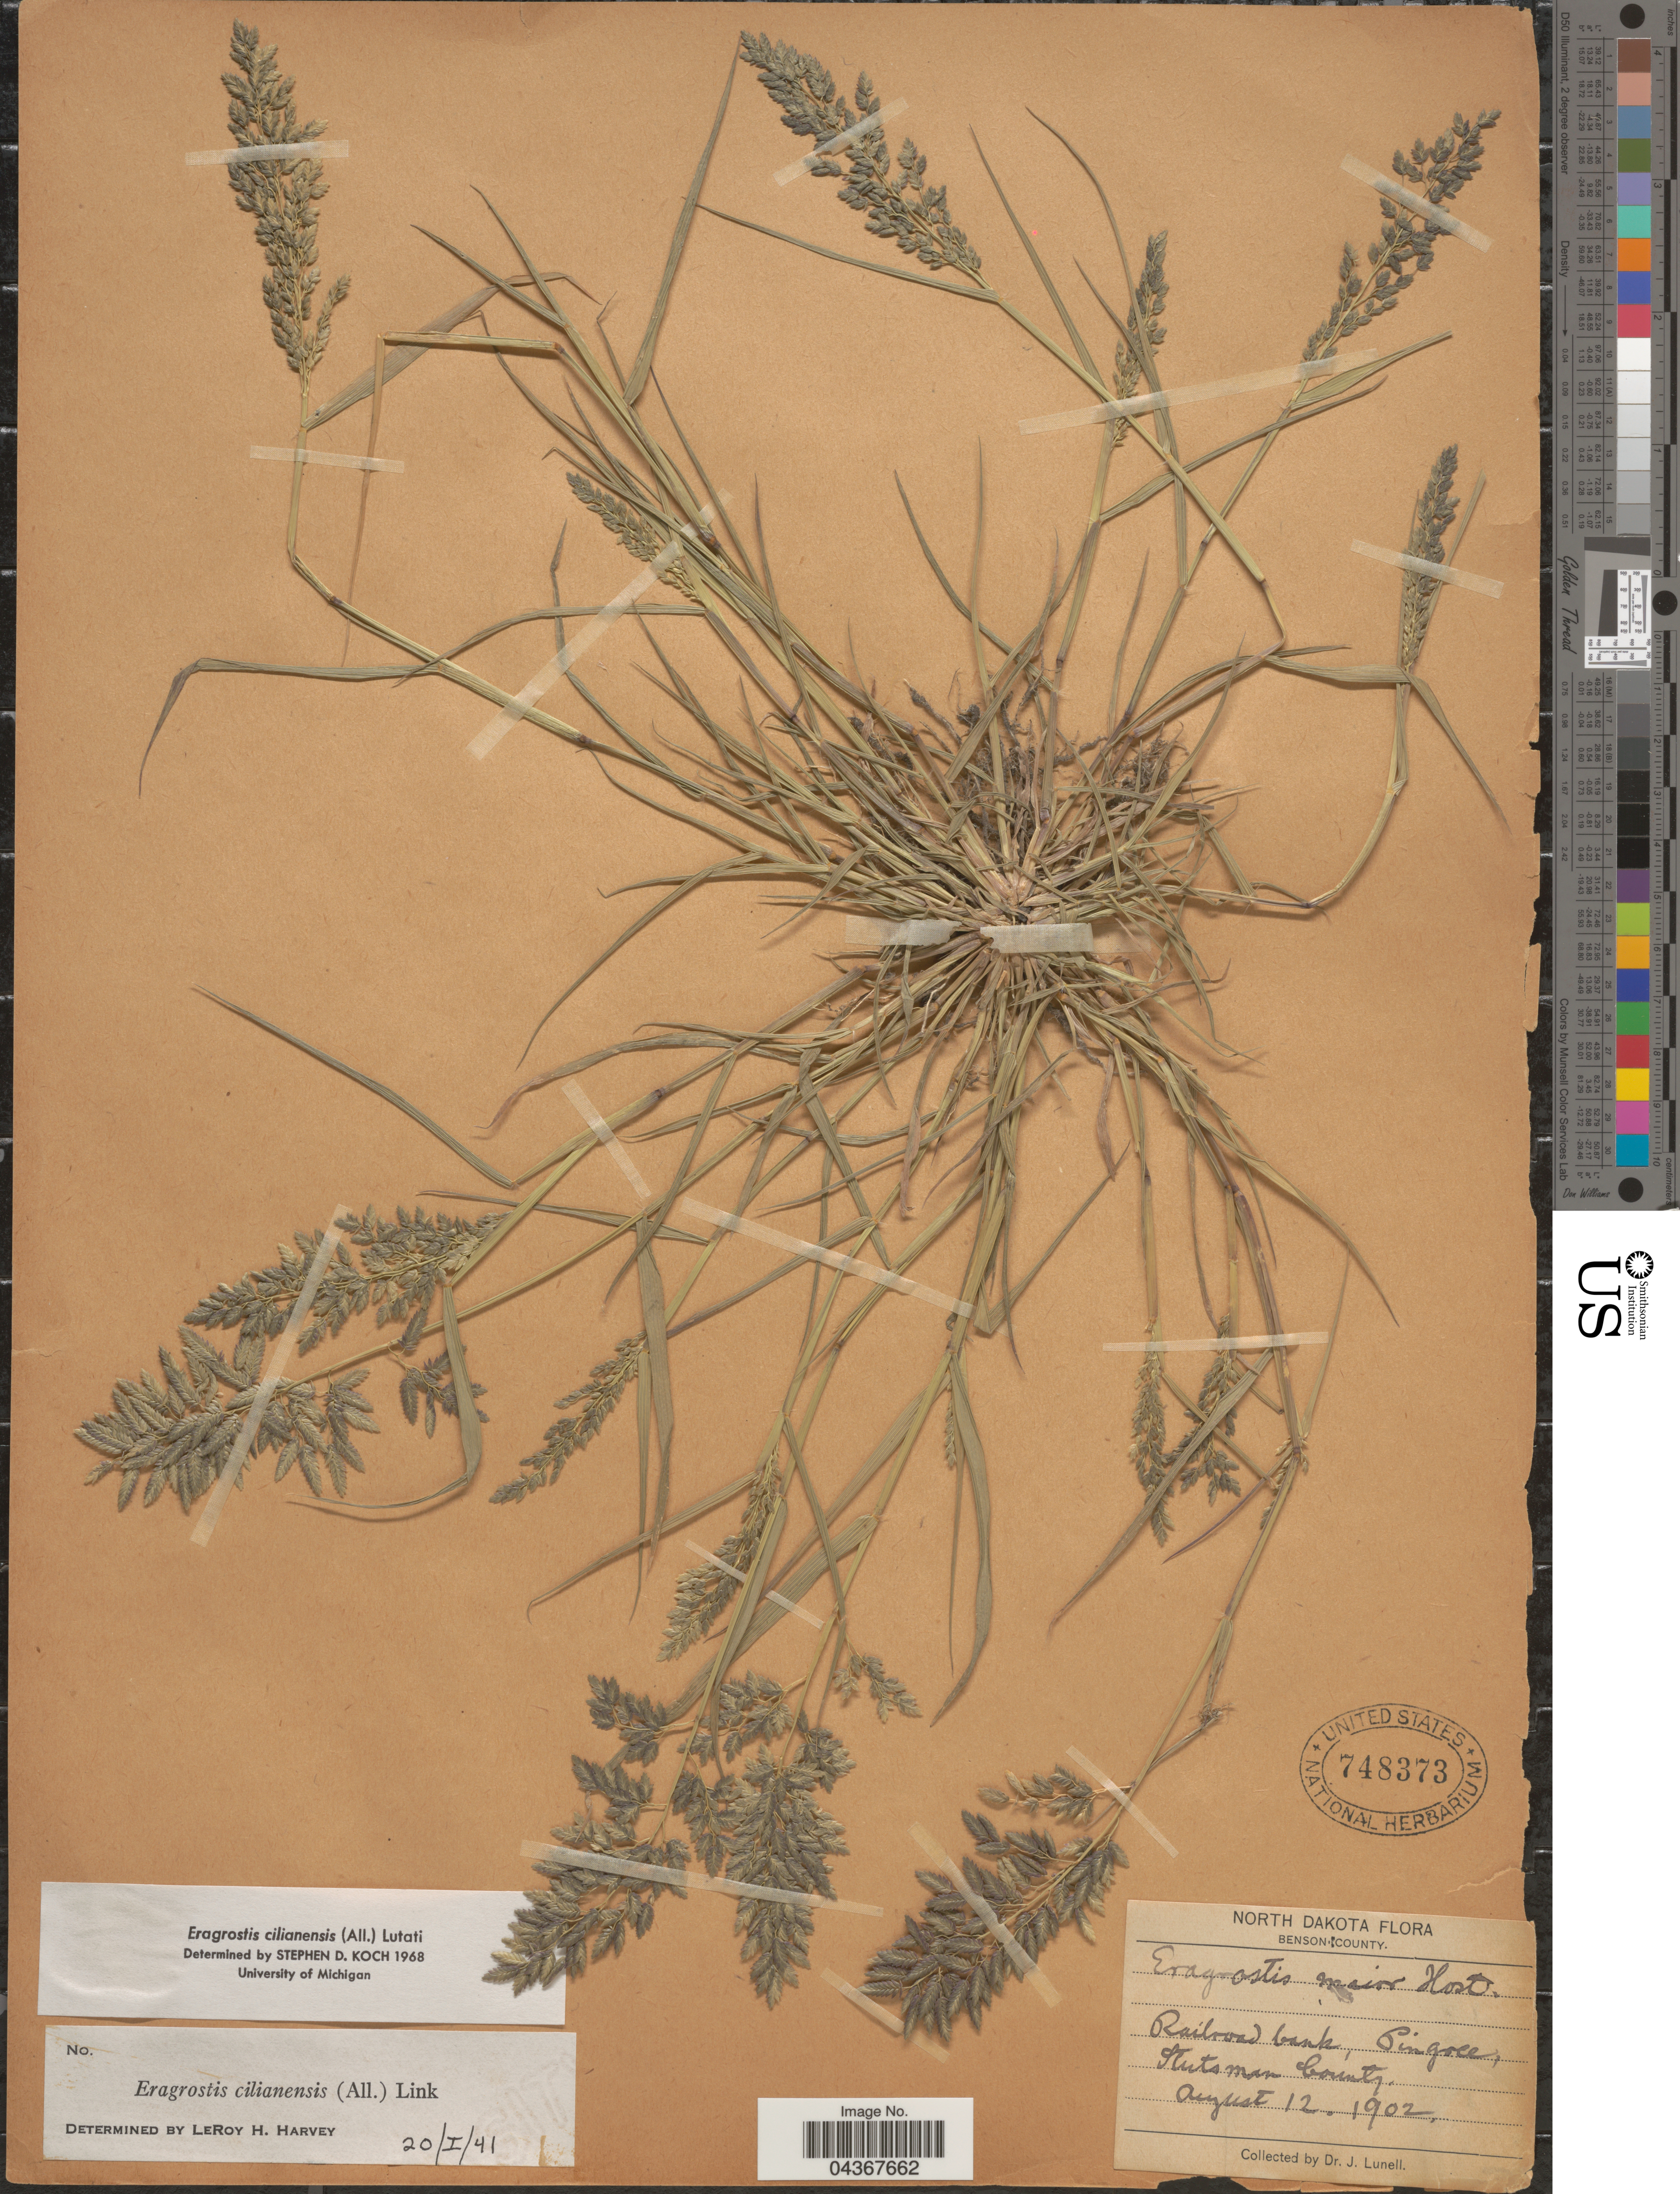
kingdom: Plantae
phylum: Tracheophyta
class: Liliopsida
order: Poales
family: Poaceae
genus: Eragrostis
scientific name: Eragrostis cilianensis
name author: (Bellardi) Vignolo ex Janch.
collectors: J. Lunell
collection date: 1902-08-12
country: United States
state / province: North Dakota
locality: Benson County. Railroad bank, Pingree, Stutsman County.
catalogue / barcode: US 748373